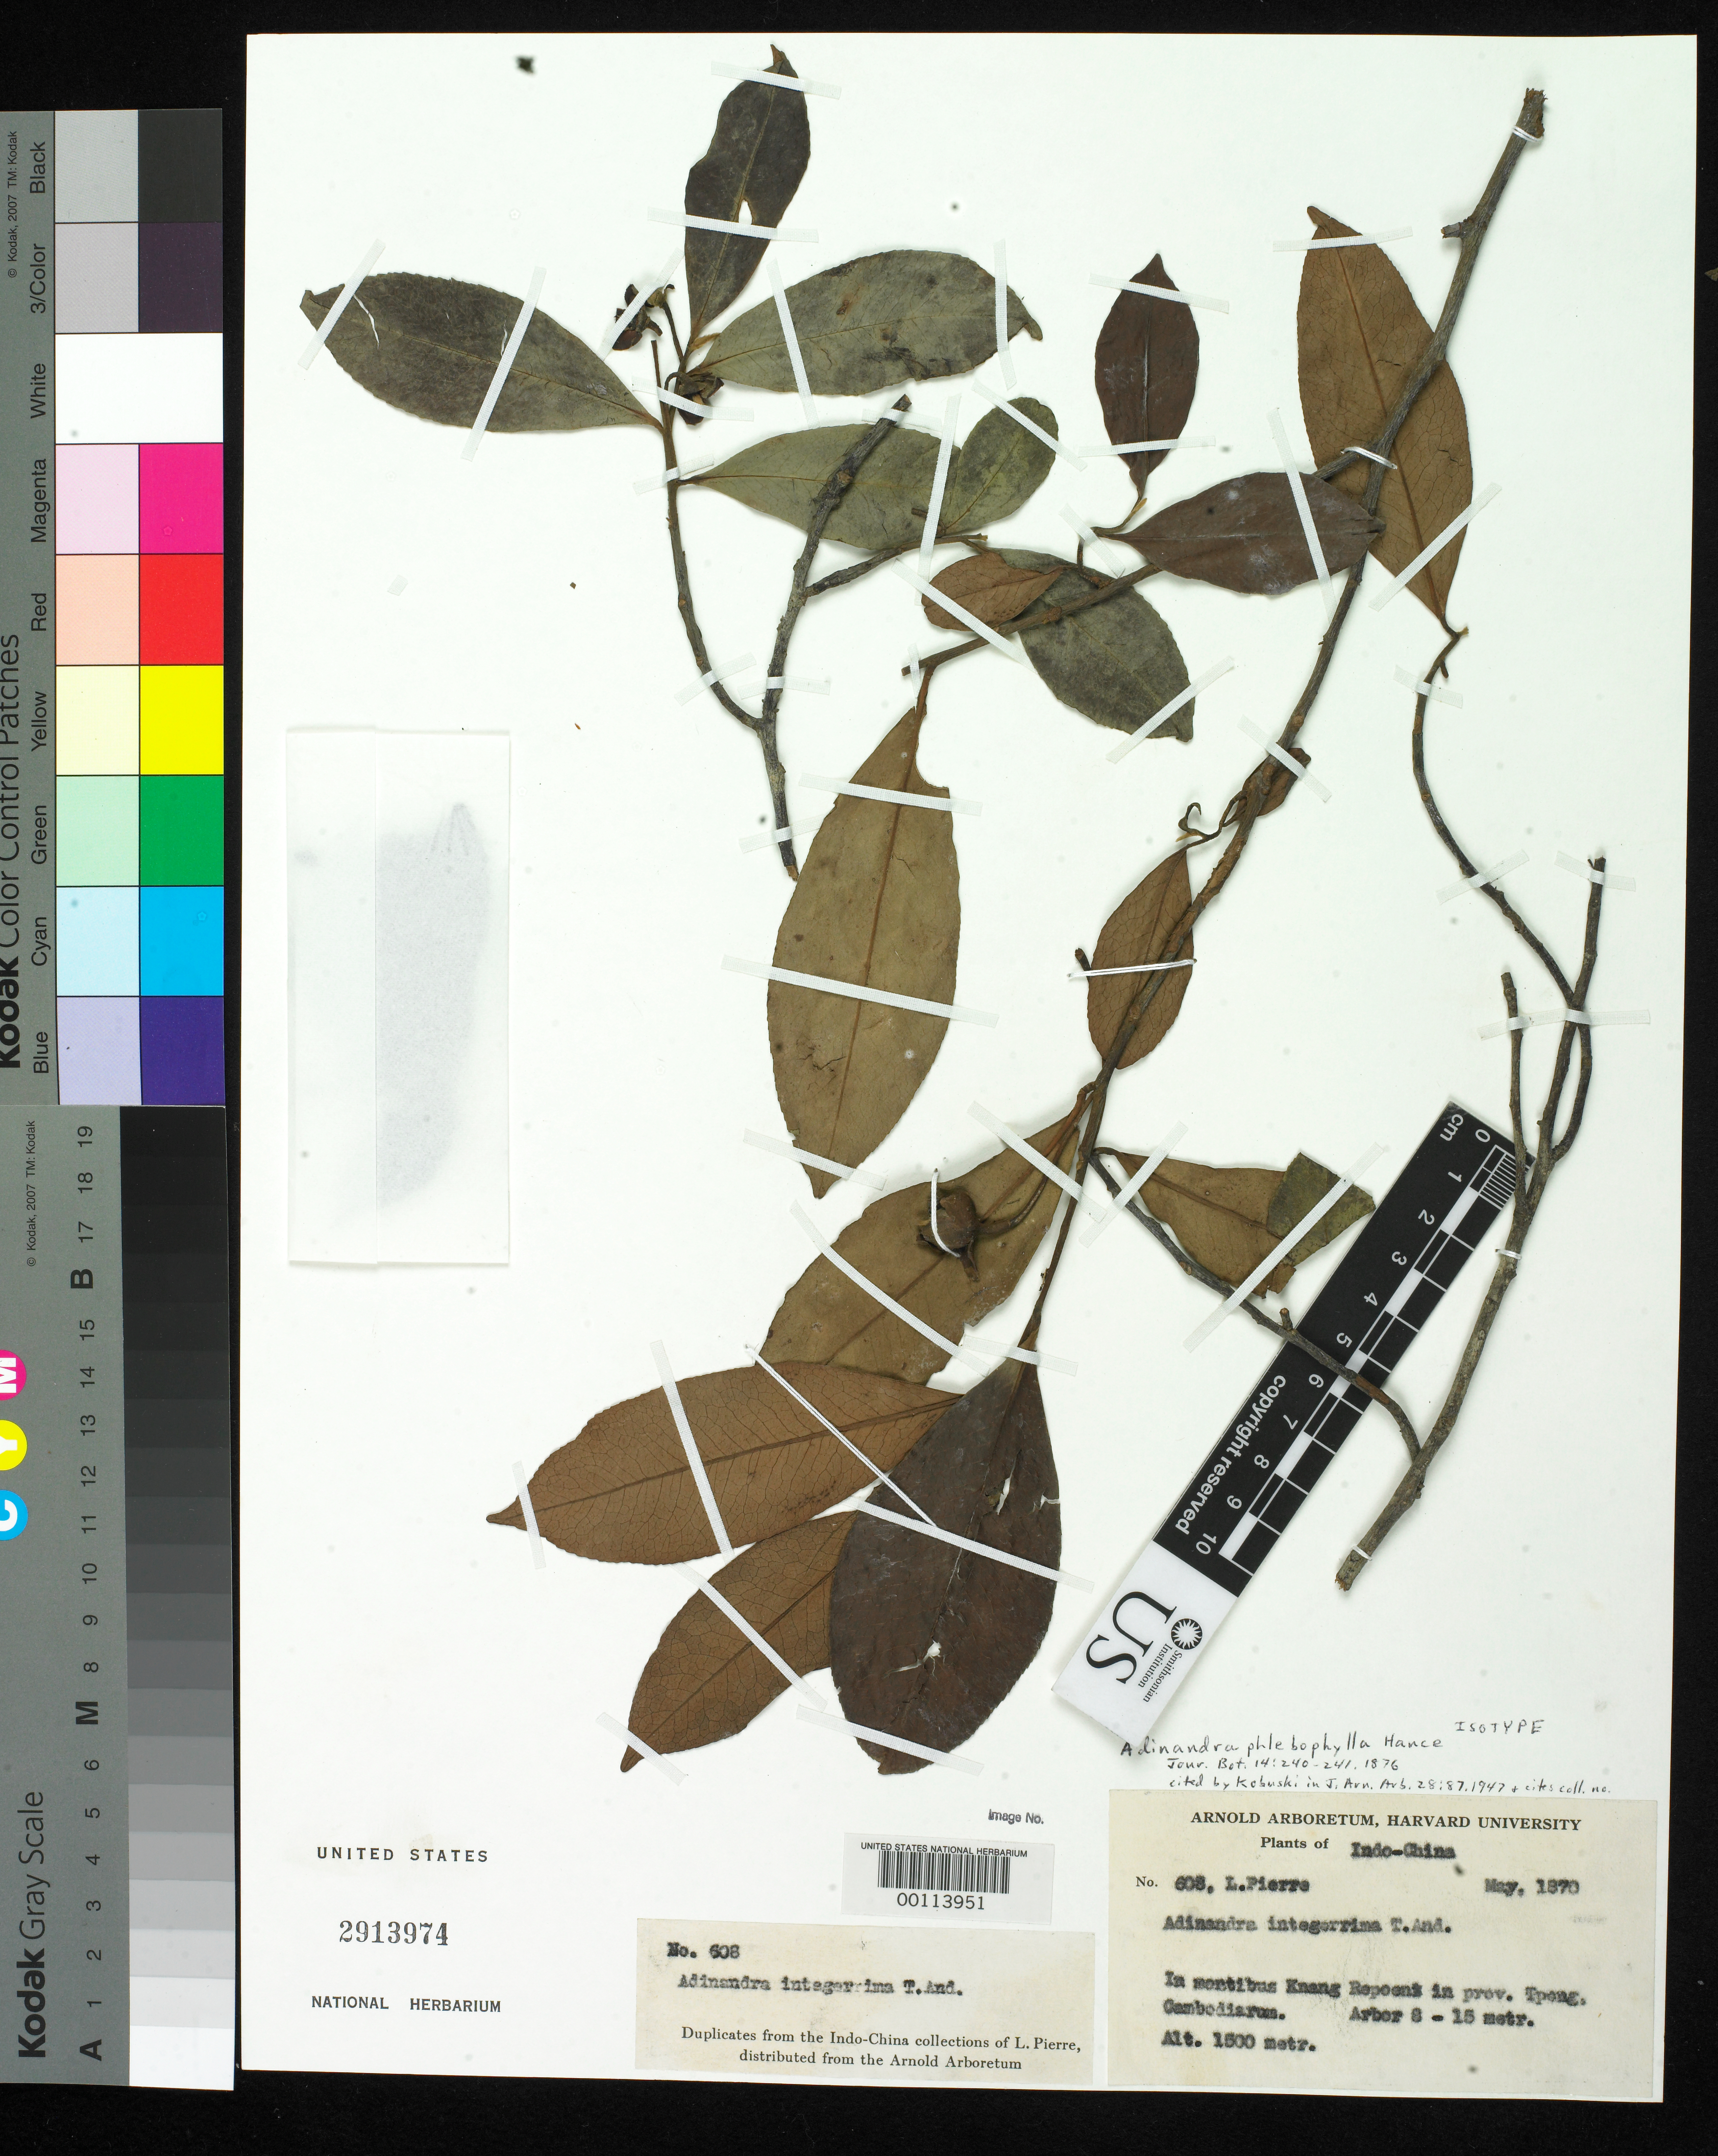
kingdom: Plantae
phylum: Tracheophyta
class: Magnoliopsida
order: Ericales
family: Pentaphylacaceae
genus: Adinandra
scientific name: Adinandra phlebophylla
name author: Hance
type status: Isotype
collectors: J. Pierre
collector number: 608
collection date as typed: May 1870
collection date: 1870-05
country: Cambodia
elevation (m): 1500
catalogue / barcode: US 2913974